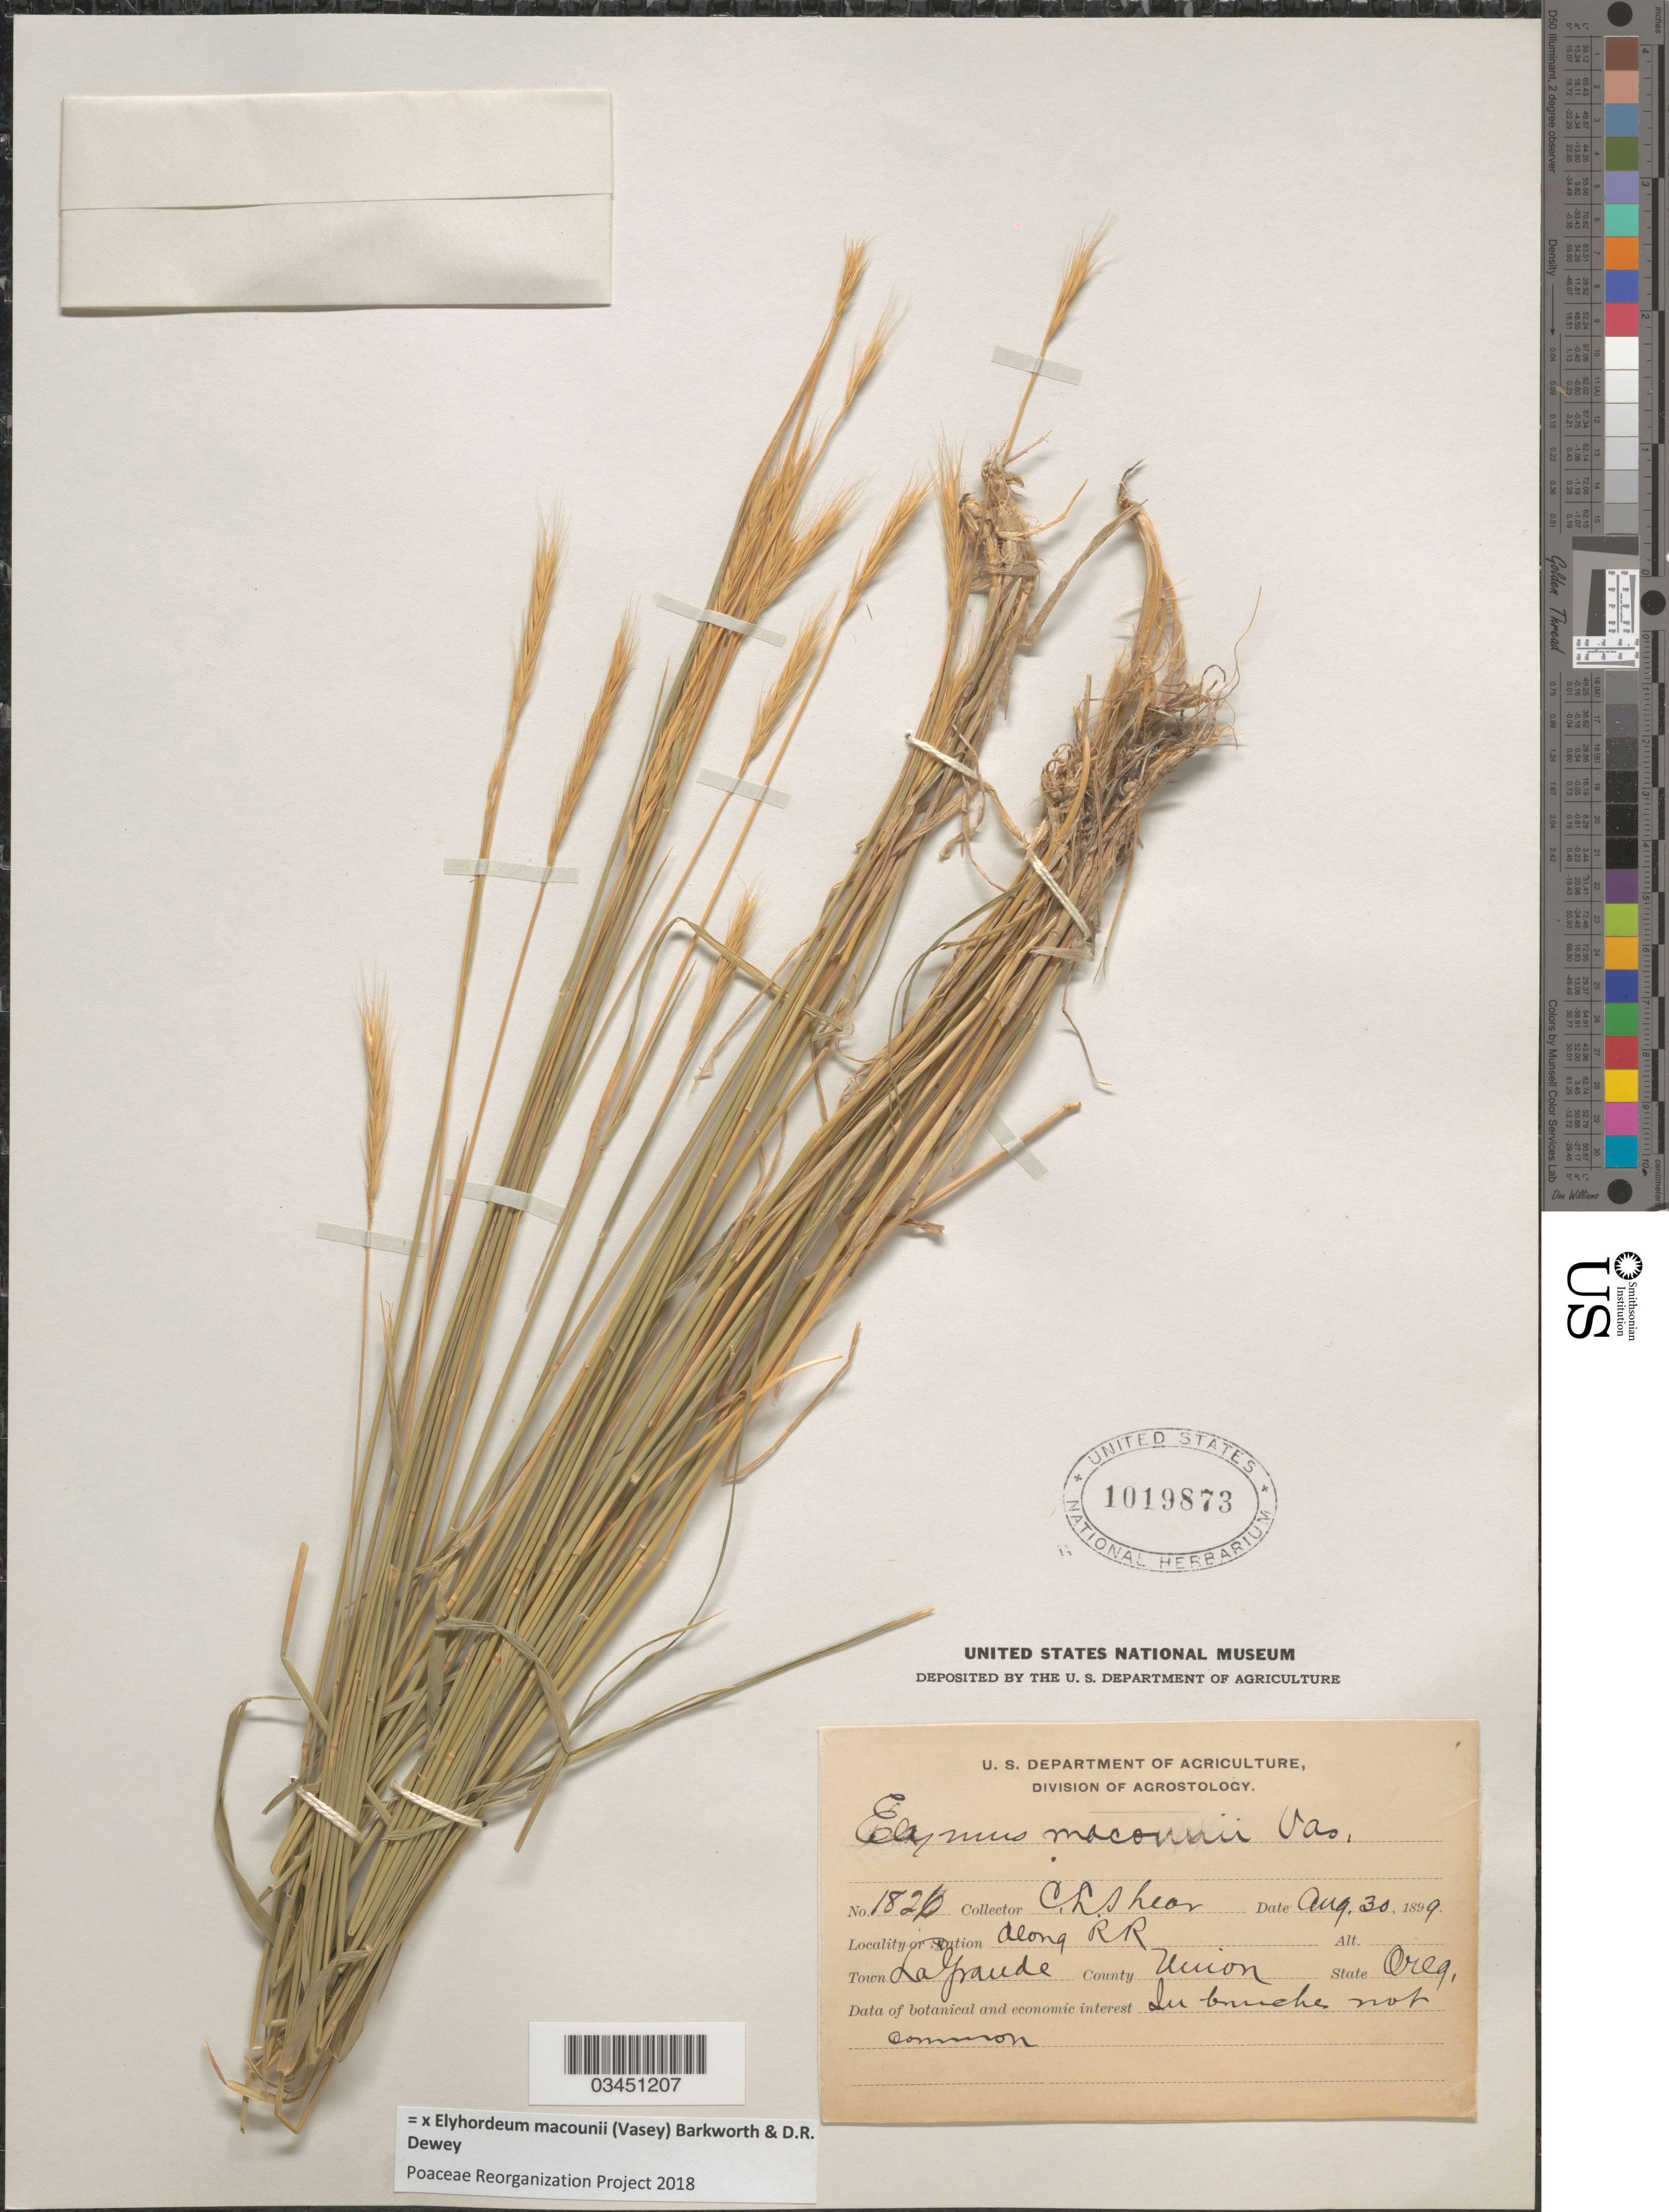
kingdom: Plantae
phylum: Tracheophyta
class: Liliopsida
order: Poales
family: Poaceae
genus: Elyhordeum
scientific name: x Elyhordeum macounii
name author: (Vasey) Barkworth & Dewey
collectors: C. L. Shear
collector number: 1826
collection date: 1899-08-30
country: United States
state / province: Oregon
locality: Along R.R. Town La Grande. County Union.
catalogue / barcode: US 1019873